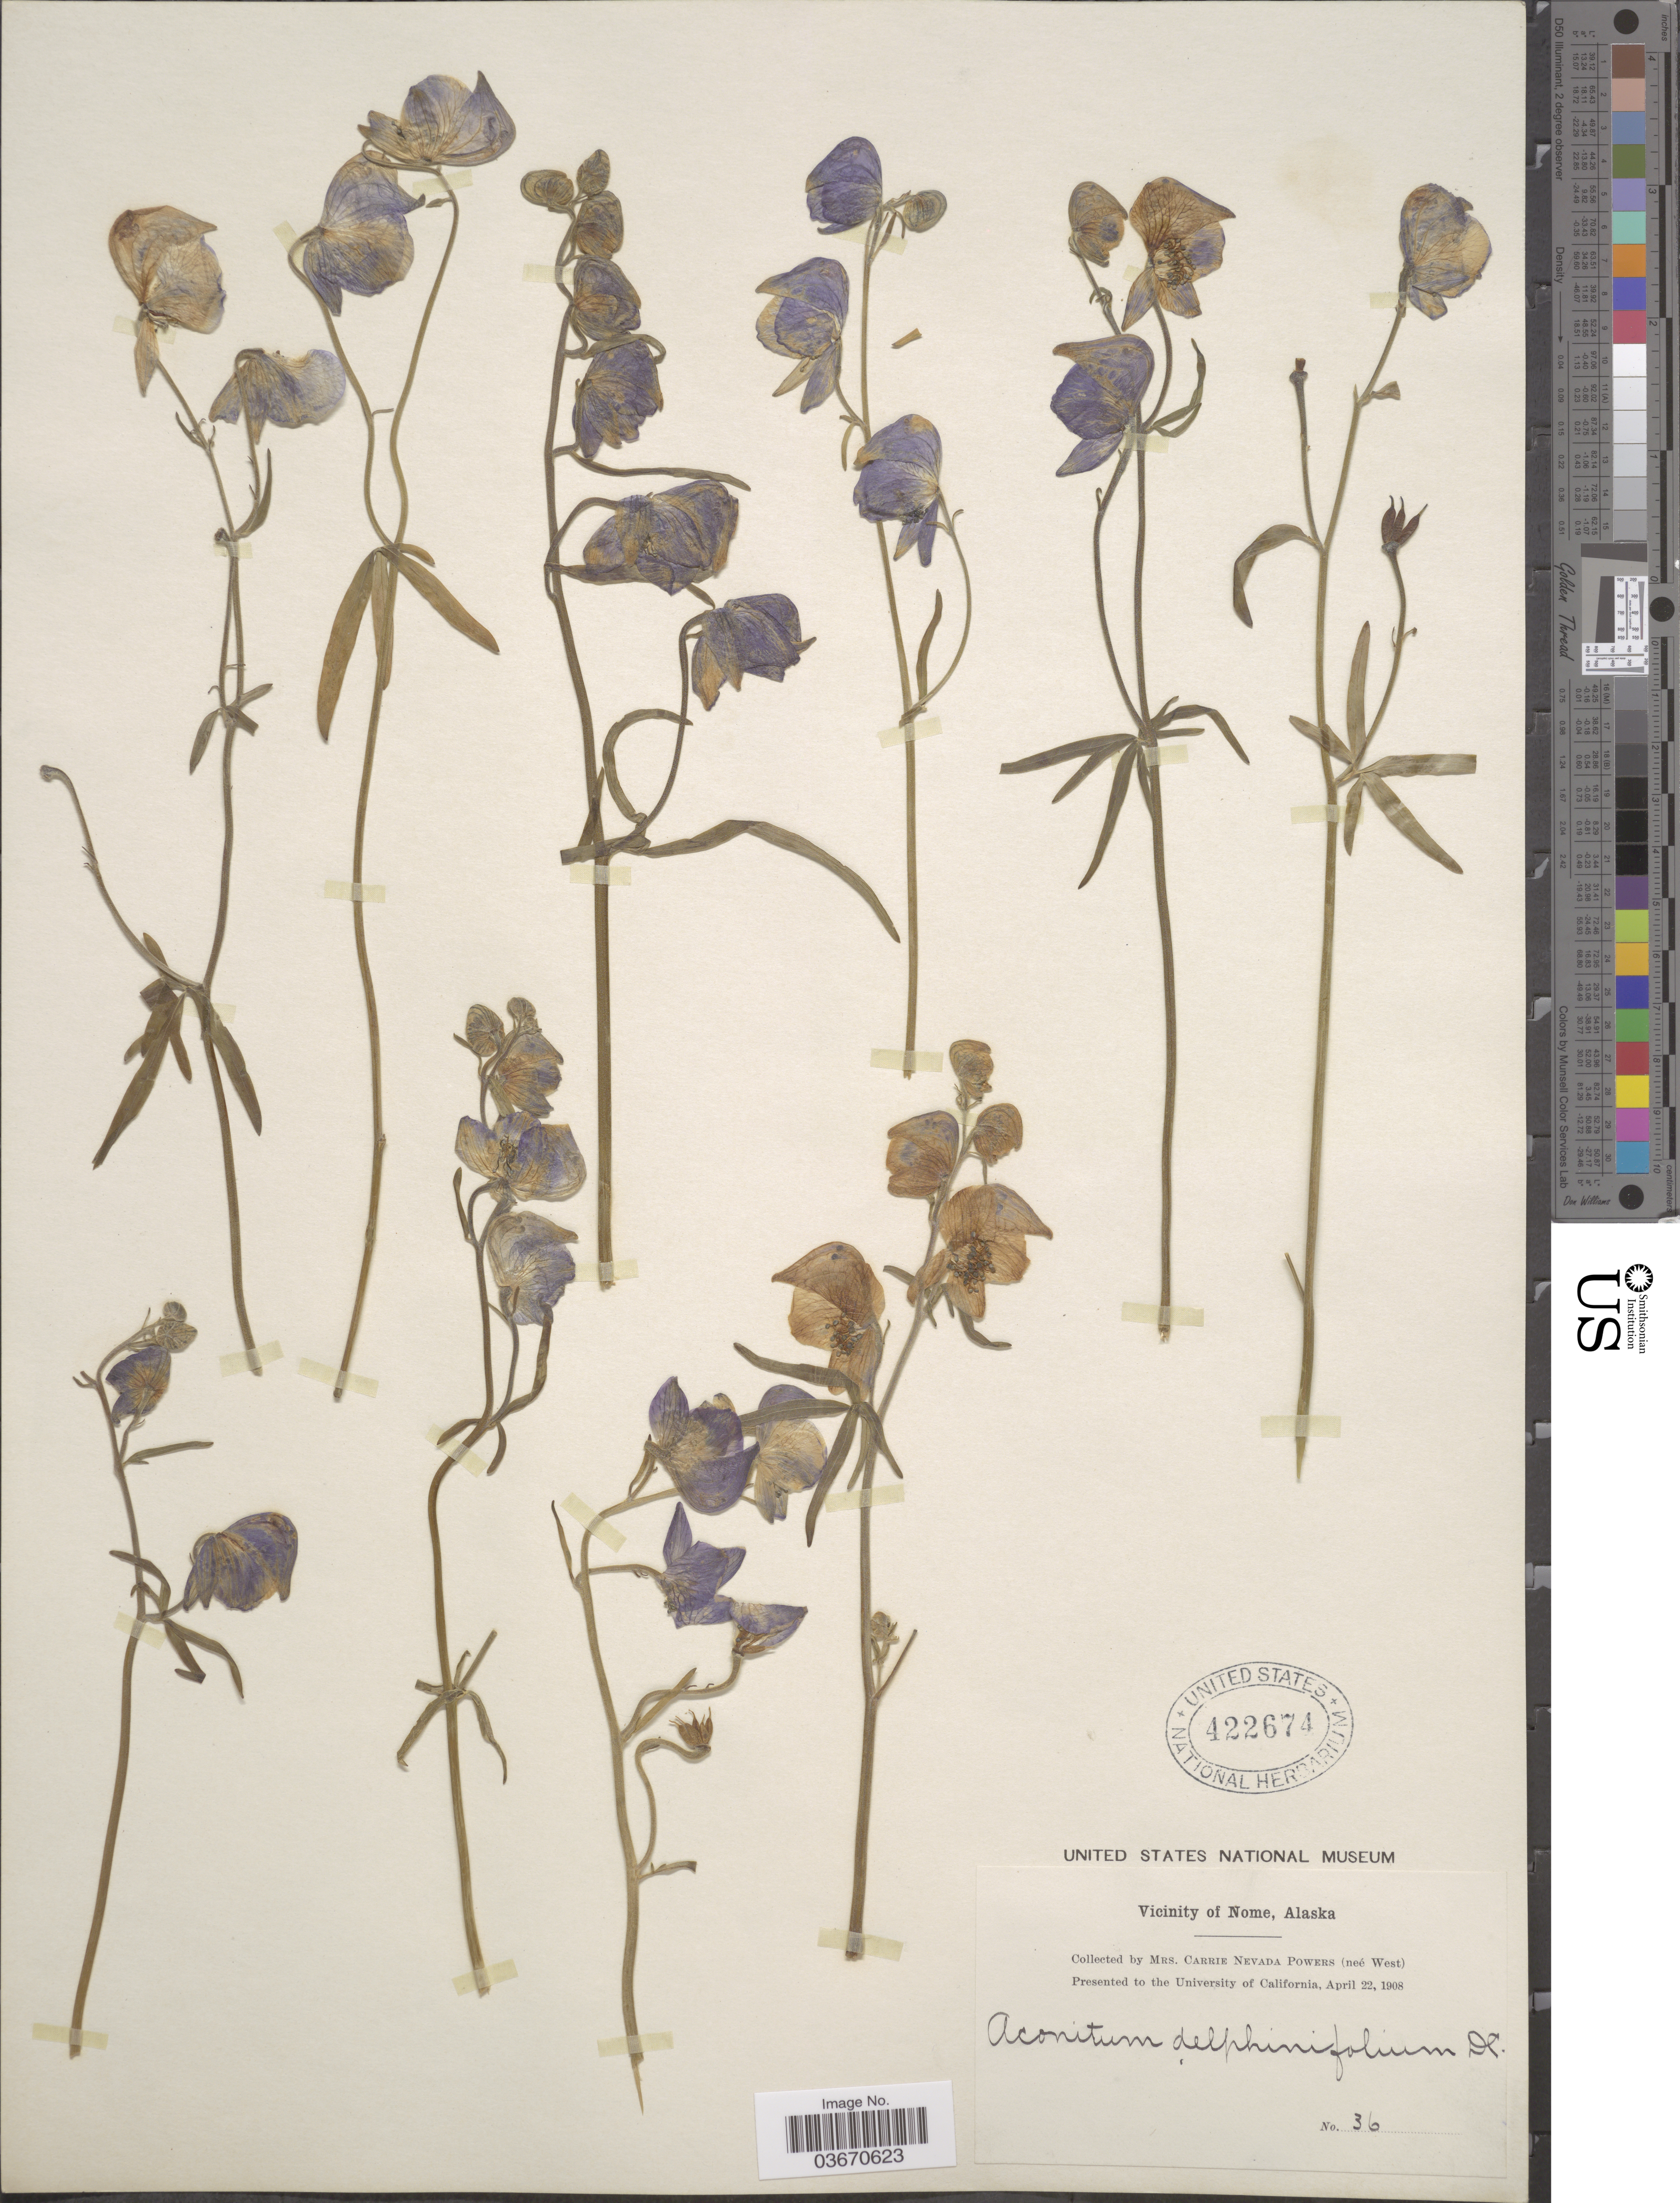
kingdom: Plantae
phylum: Tracheophyta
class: Magnoliopsida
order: Ranunculales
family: Ranunculaceae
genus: Aconitum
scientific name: Aconitum delphinifolium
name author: DC.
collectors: C. Powers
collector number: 36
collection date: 1908-04-22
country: United States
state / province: Alaska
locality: Vicinity of Nome.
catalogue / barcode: US 422674